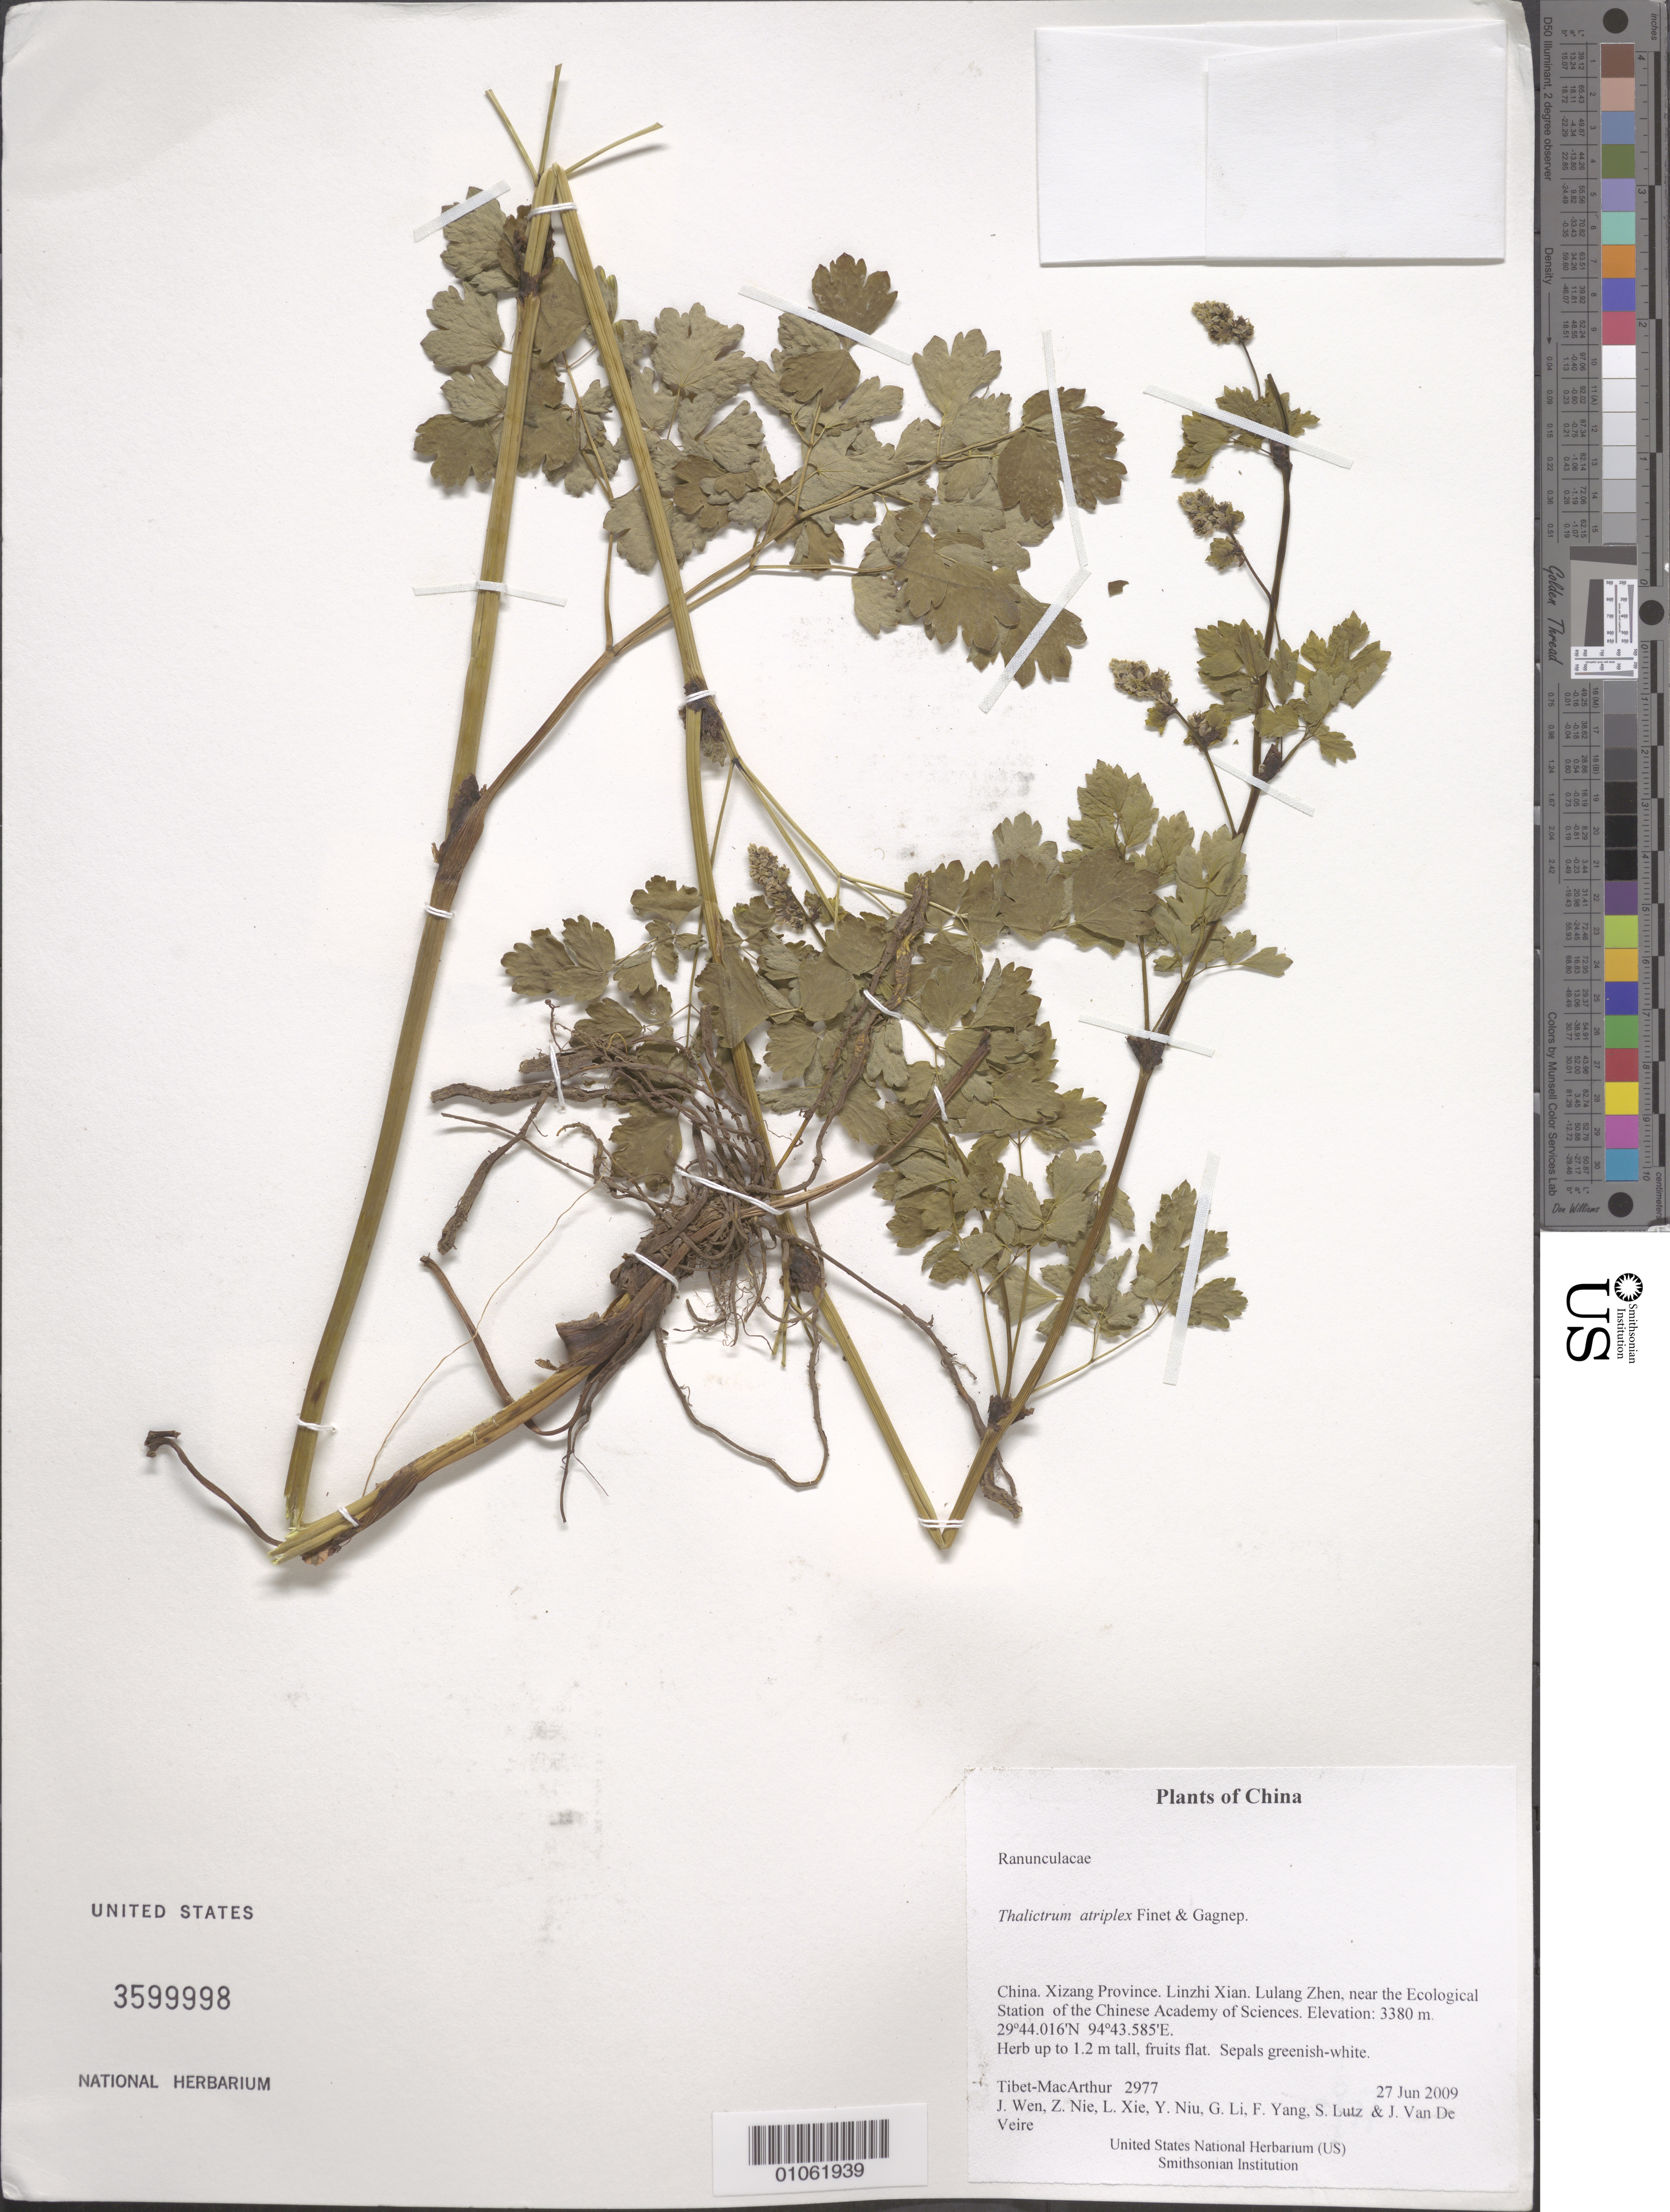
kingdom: Plantae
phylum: Tracheophyta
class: Magnoliopsida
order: Ranunculales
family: Ranunculaceae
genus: Thalictrum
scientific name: Thalictrum atriplex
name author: Finet & Gagnep.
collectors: Tibet-MacArthur, J. Wen, Z. Nie, L. Xie, Y. Niu, G. Li, F. Yang, S. Lutz & J. Van De Veire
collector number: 2977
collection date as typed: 27 Jun 2009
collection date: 2009-06-27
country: China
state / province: Xizang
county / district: Linzhi Xian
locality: Lulang Zhen, near the Ecological Station of the Chinese Academy of Sciences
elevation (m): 3380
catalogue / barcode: US 3599998